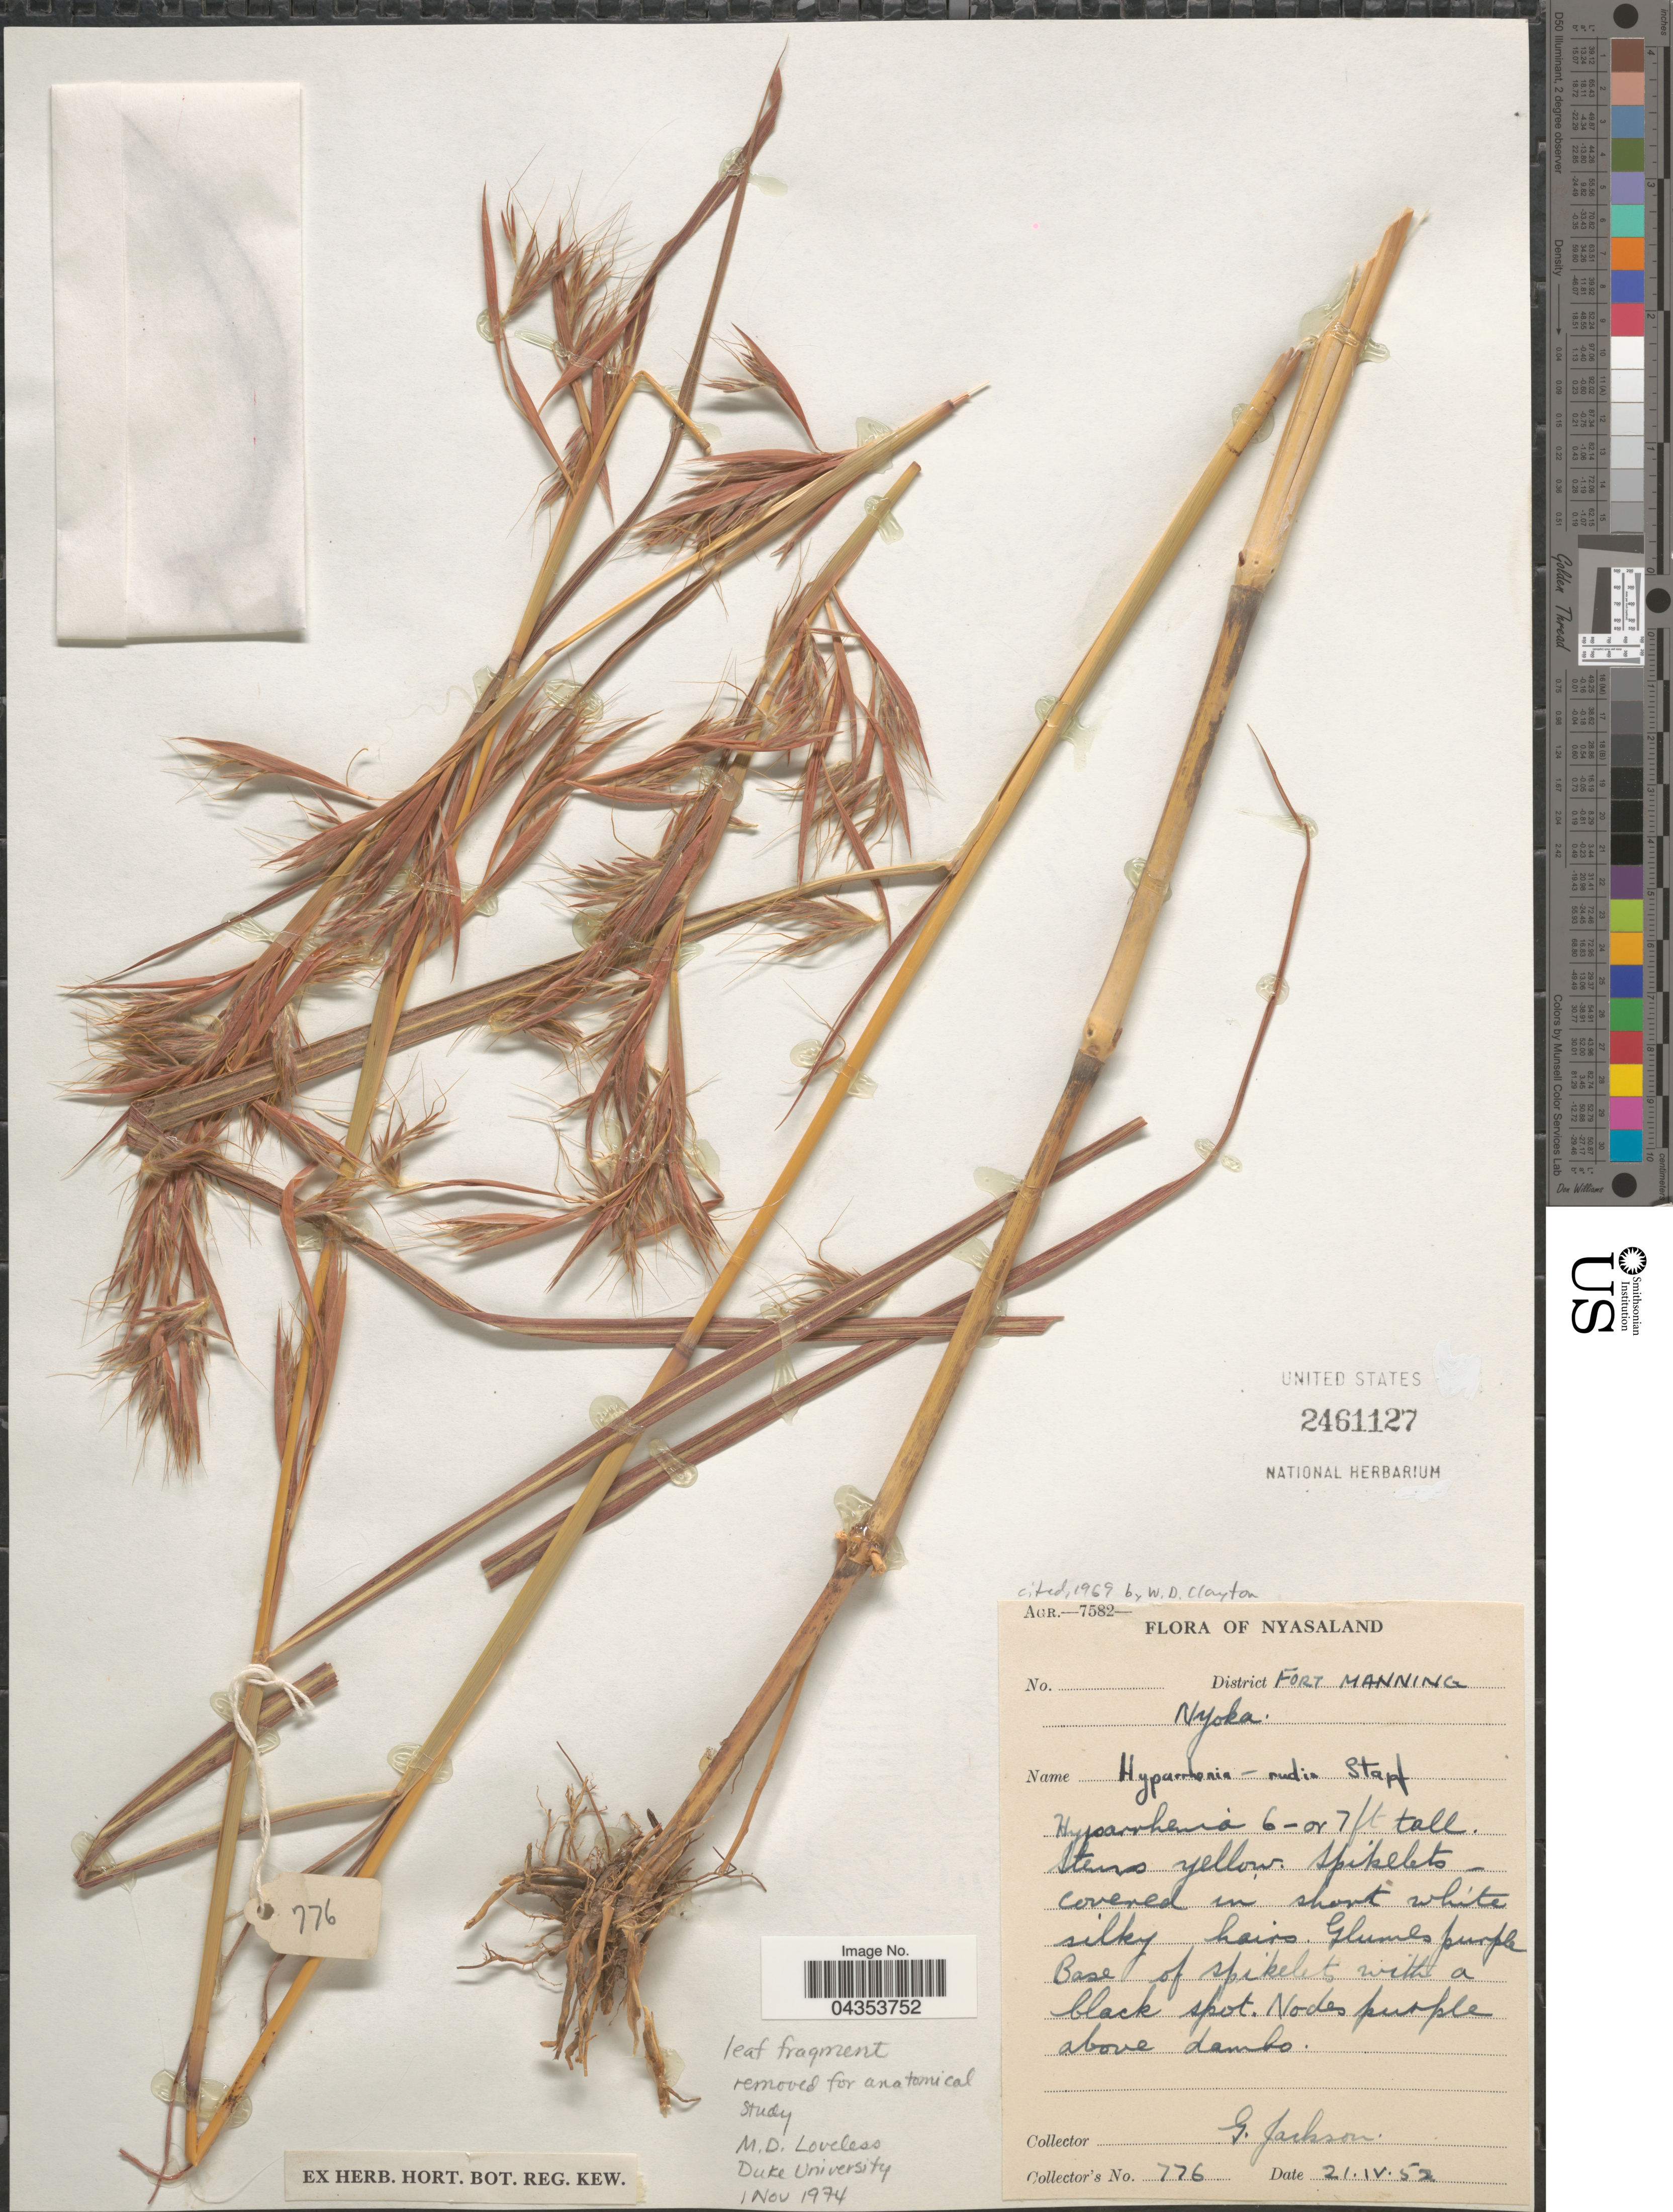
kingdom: Plantae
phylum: Tracheophyta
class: Liliopsida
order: Poales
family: Poaceae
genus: Hyparrhenia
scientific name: Hyparrhenia rudis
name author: Stapf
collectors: G. Jackson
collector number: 776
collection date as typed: Transcribed d/m/y: 21/4/52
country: Malawi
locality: Nyasaland. District Fort Manning. Nyoka.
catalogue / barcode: US 2461127